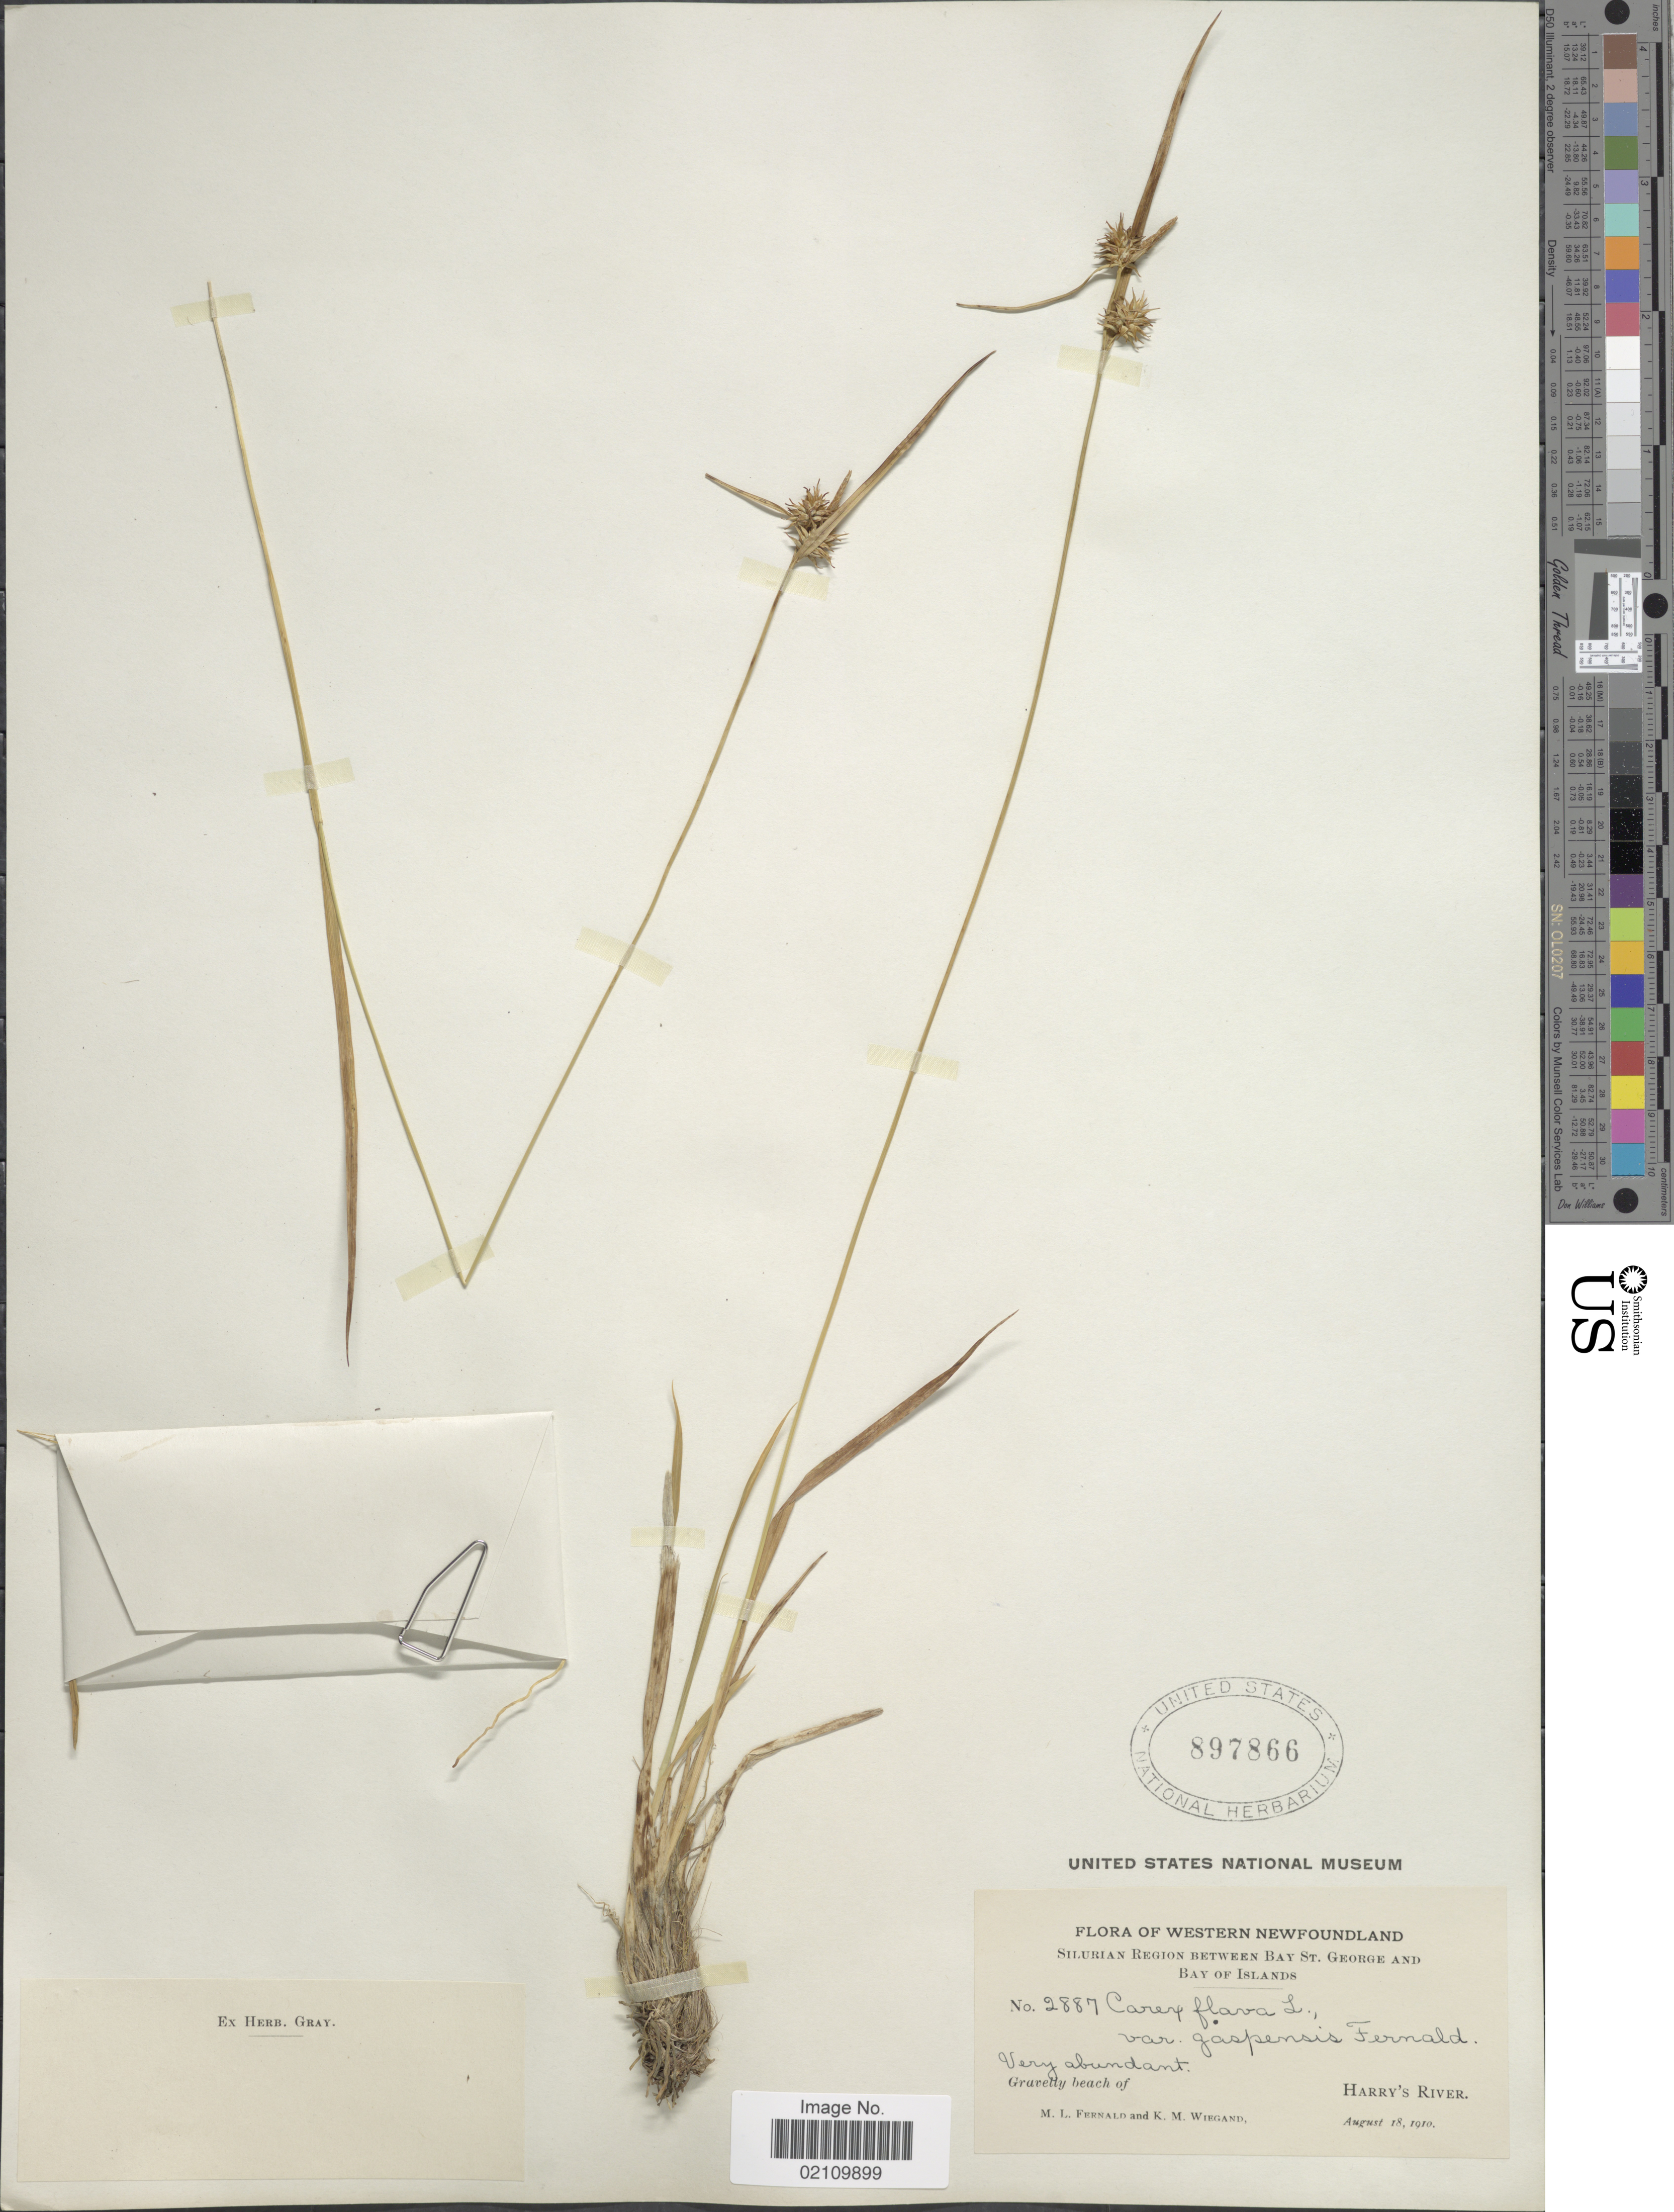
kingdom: Plantae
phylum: Tracheophyta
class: Liliopsida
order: Poales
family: Cyperaceae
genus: Carex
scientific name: Carex flava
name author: L.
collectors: M. L. Fernald & K. M. Wiegand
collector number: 2887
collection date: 1910-08-18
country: Canada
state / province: Newfoundland and Labrador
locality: Western Newfoundland. Silurian Region between Bay St. George and Bay of Islands. Gravelly beach of Harry's River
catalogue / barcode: US 897866